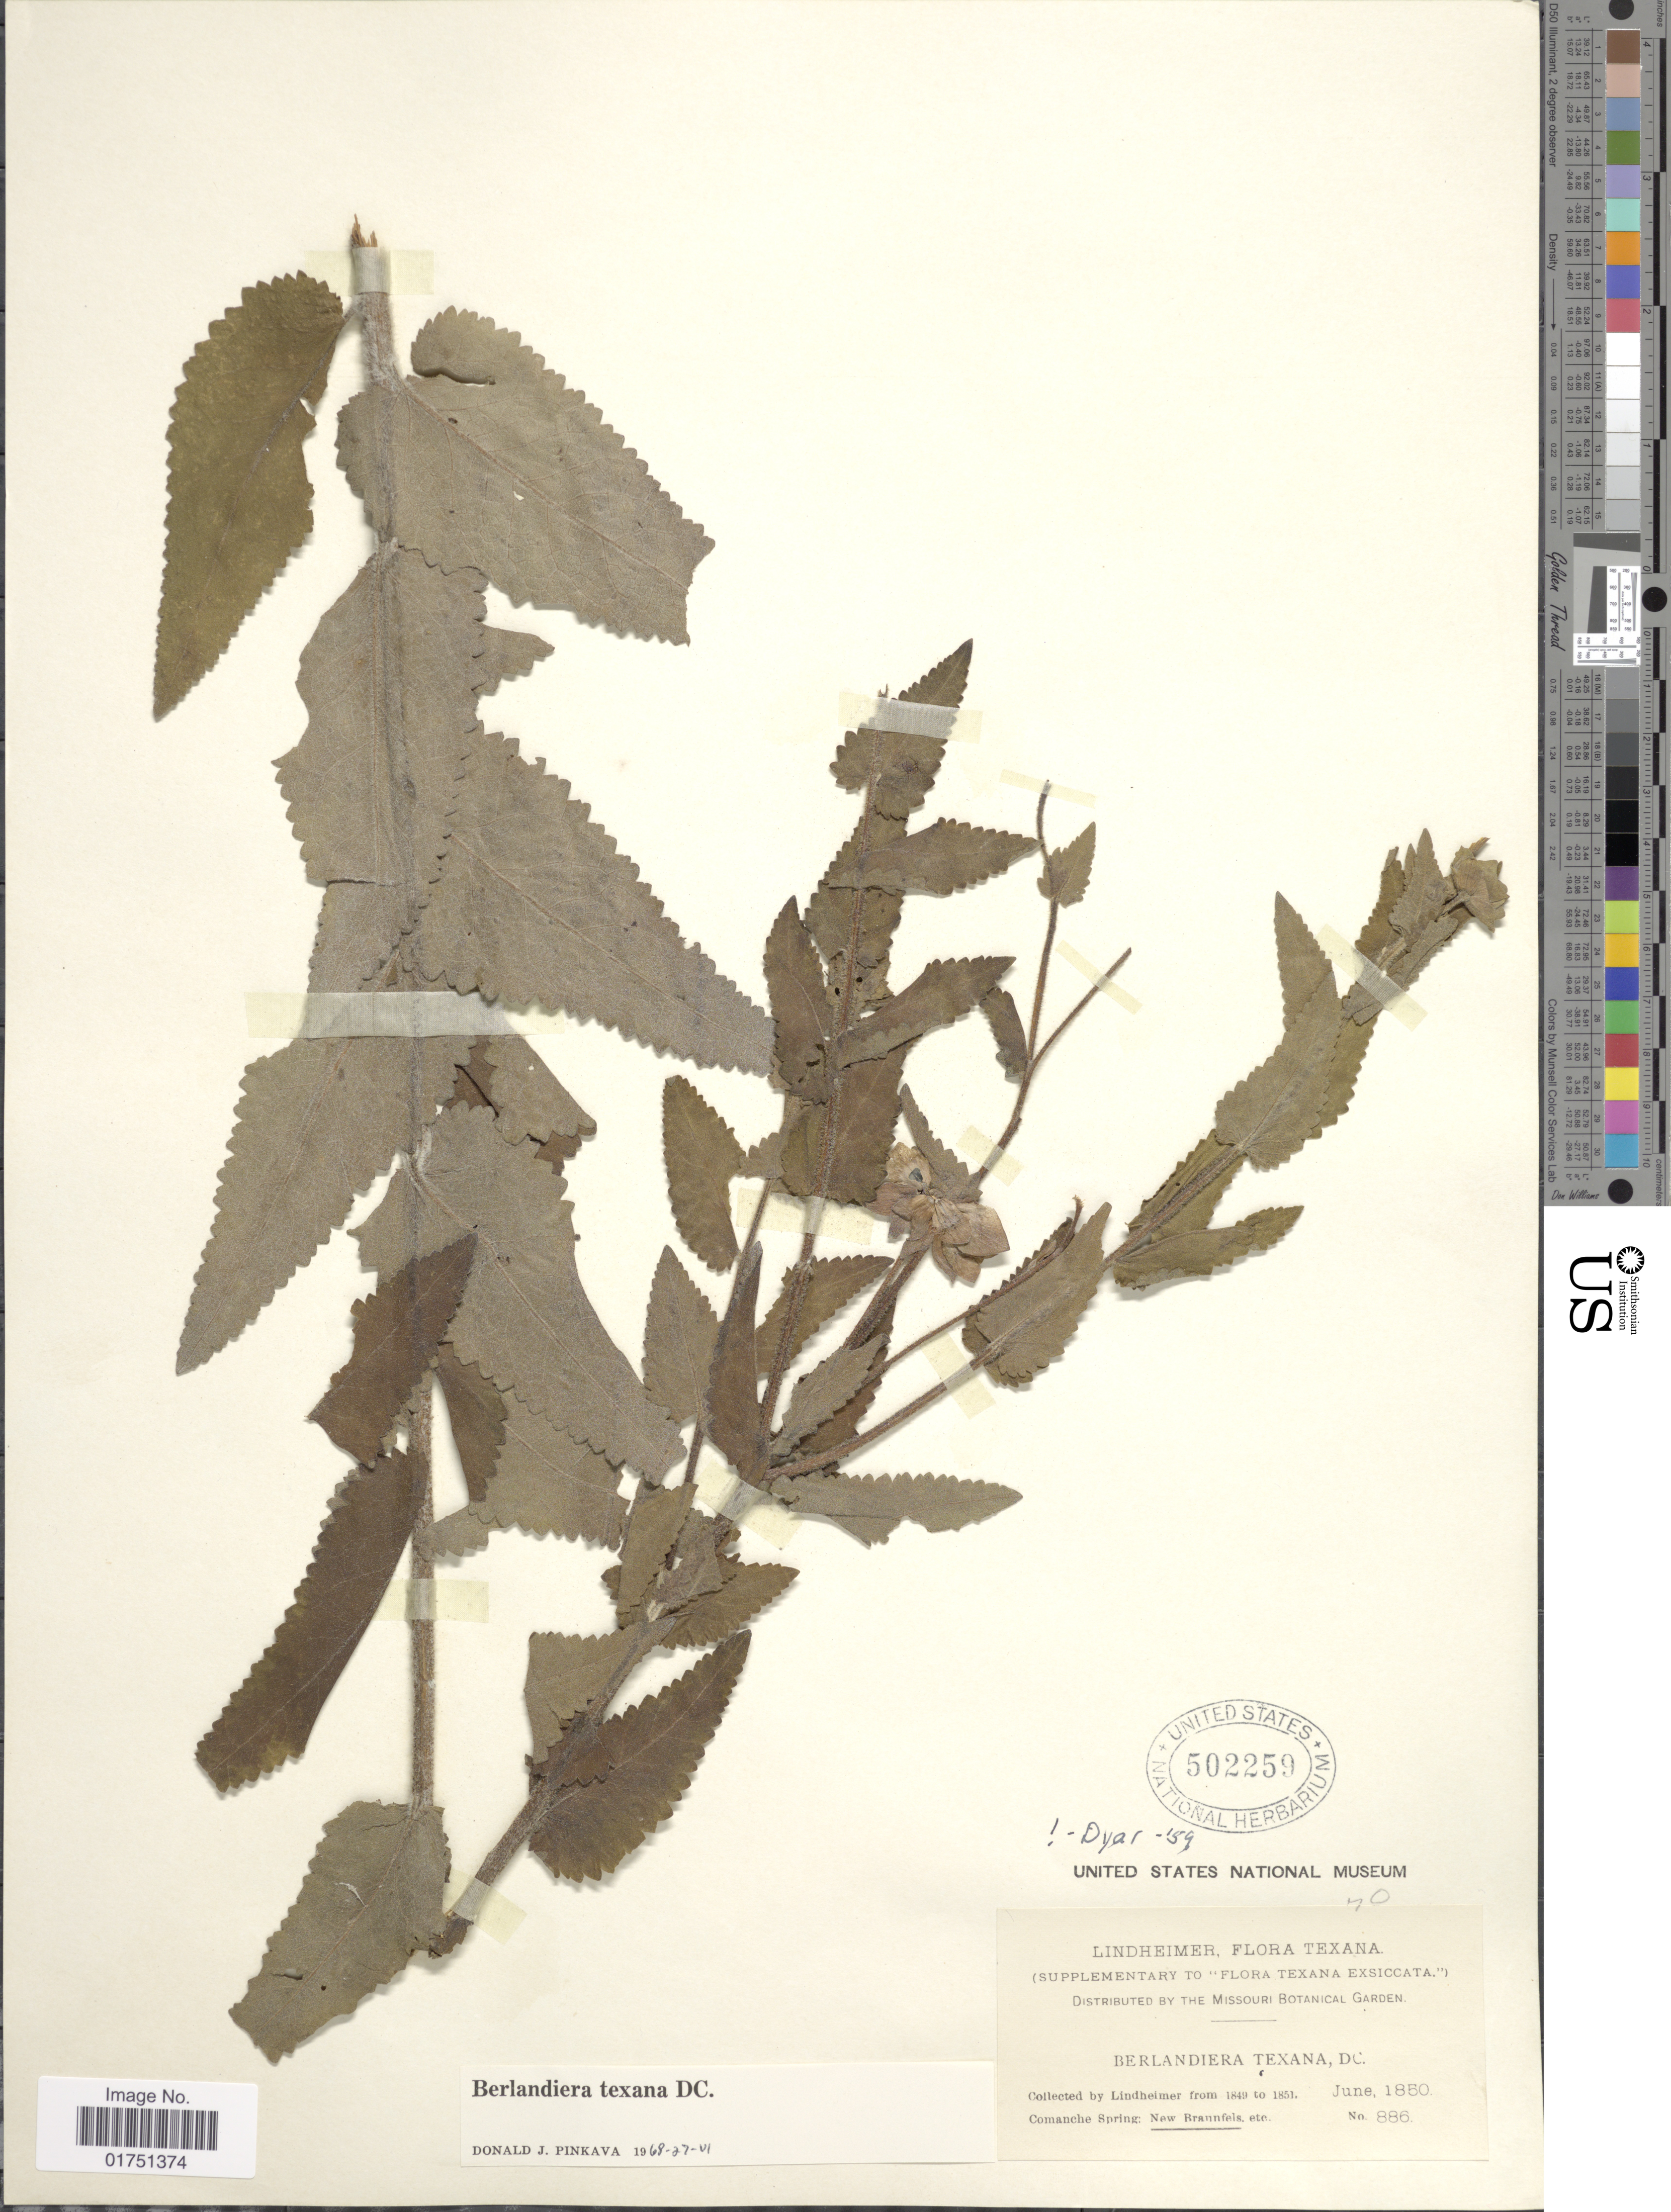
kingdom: Plantae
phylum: Tracheophyta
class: Magnoliopsida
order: Asterales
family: Asteraceae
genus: Berlandiera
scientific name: Berlandiera texana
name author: DC.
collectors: -. Lindheimer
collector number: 886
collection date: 1850-06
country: United States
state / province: Texas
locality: Texana. Comanche Spring: new Brannfels, etc.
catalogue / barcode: US 502259